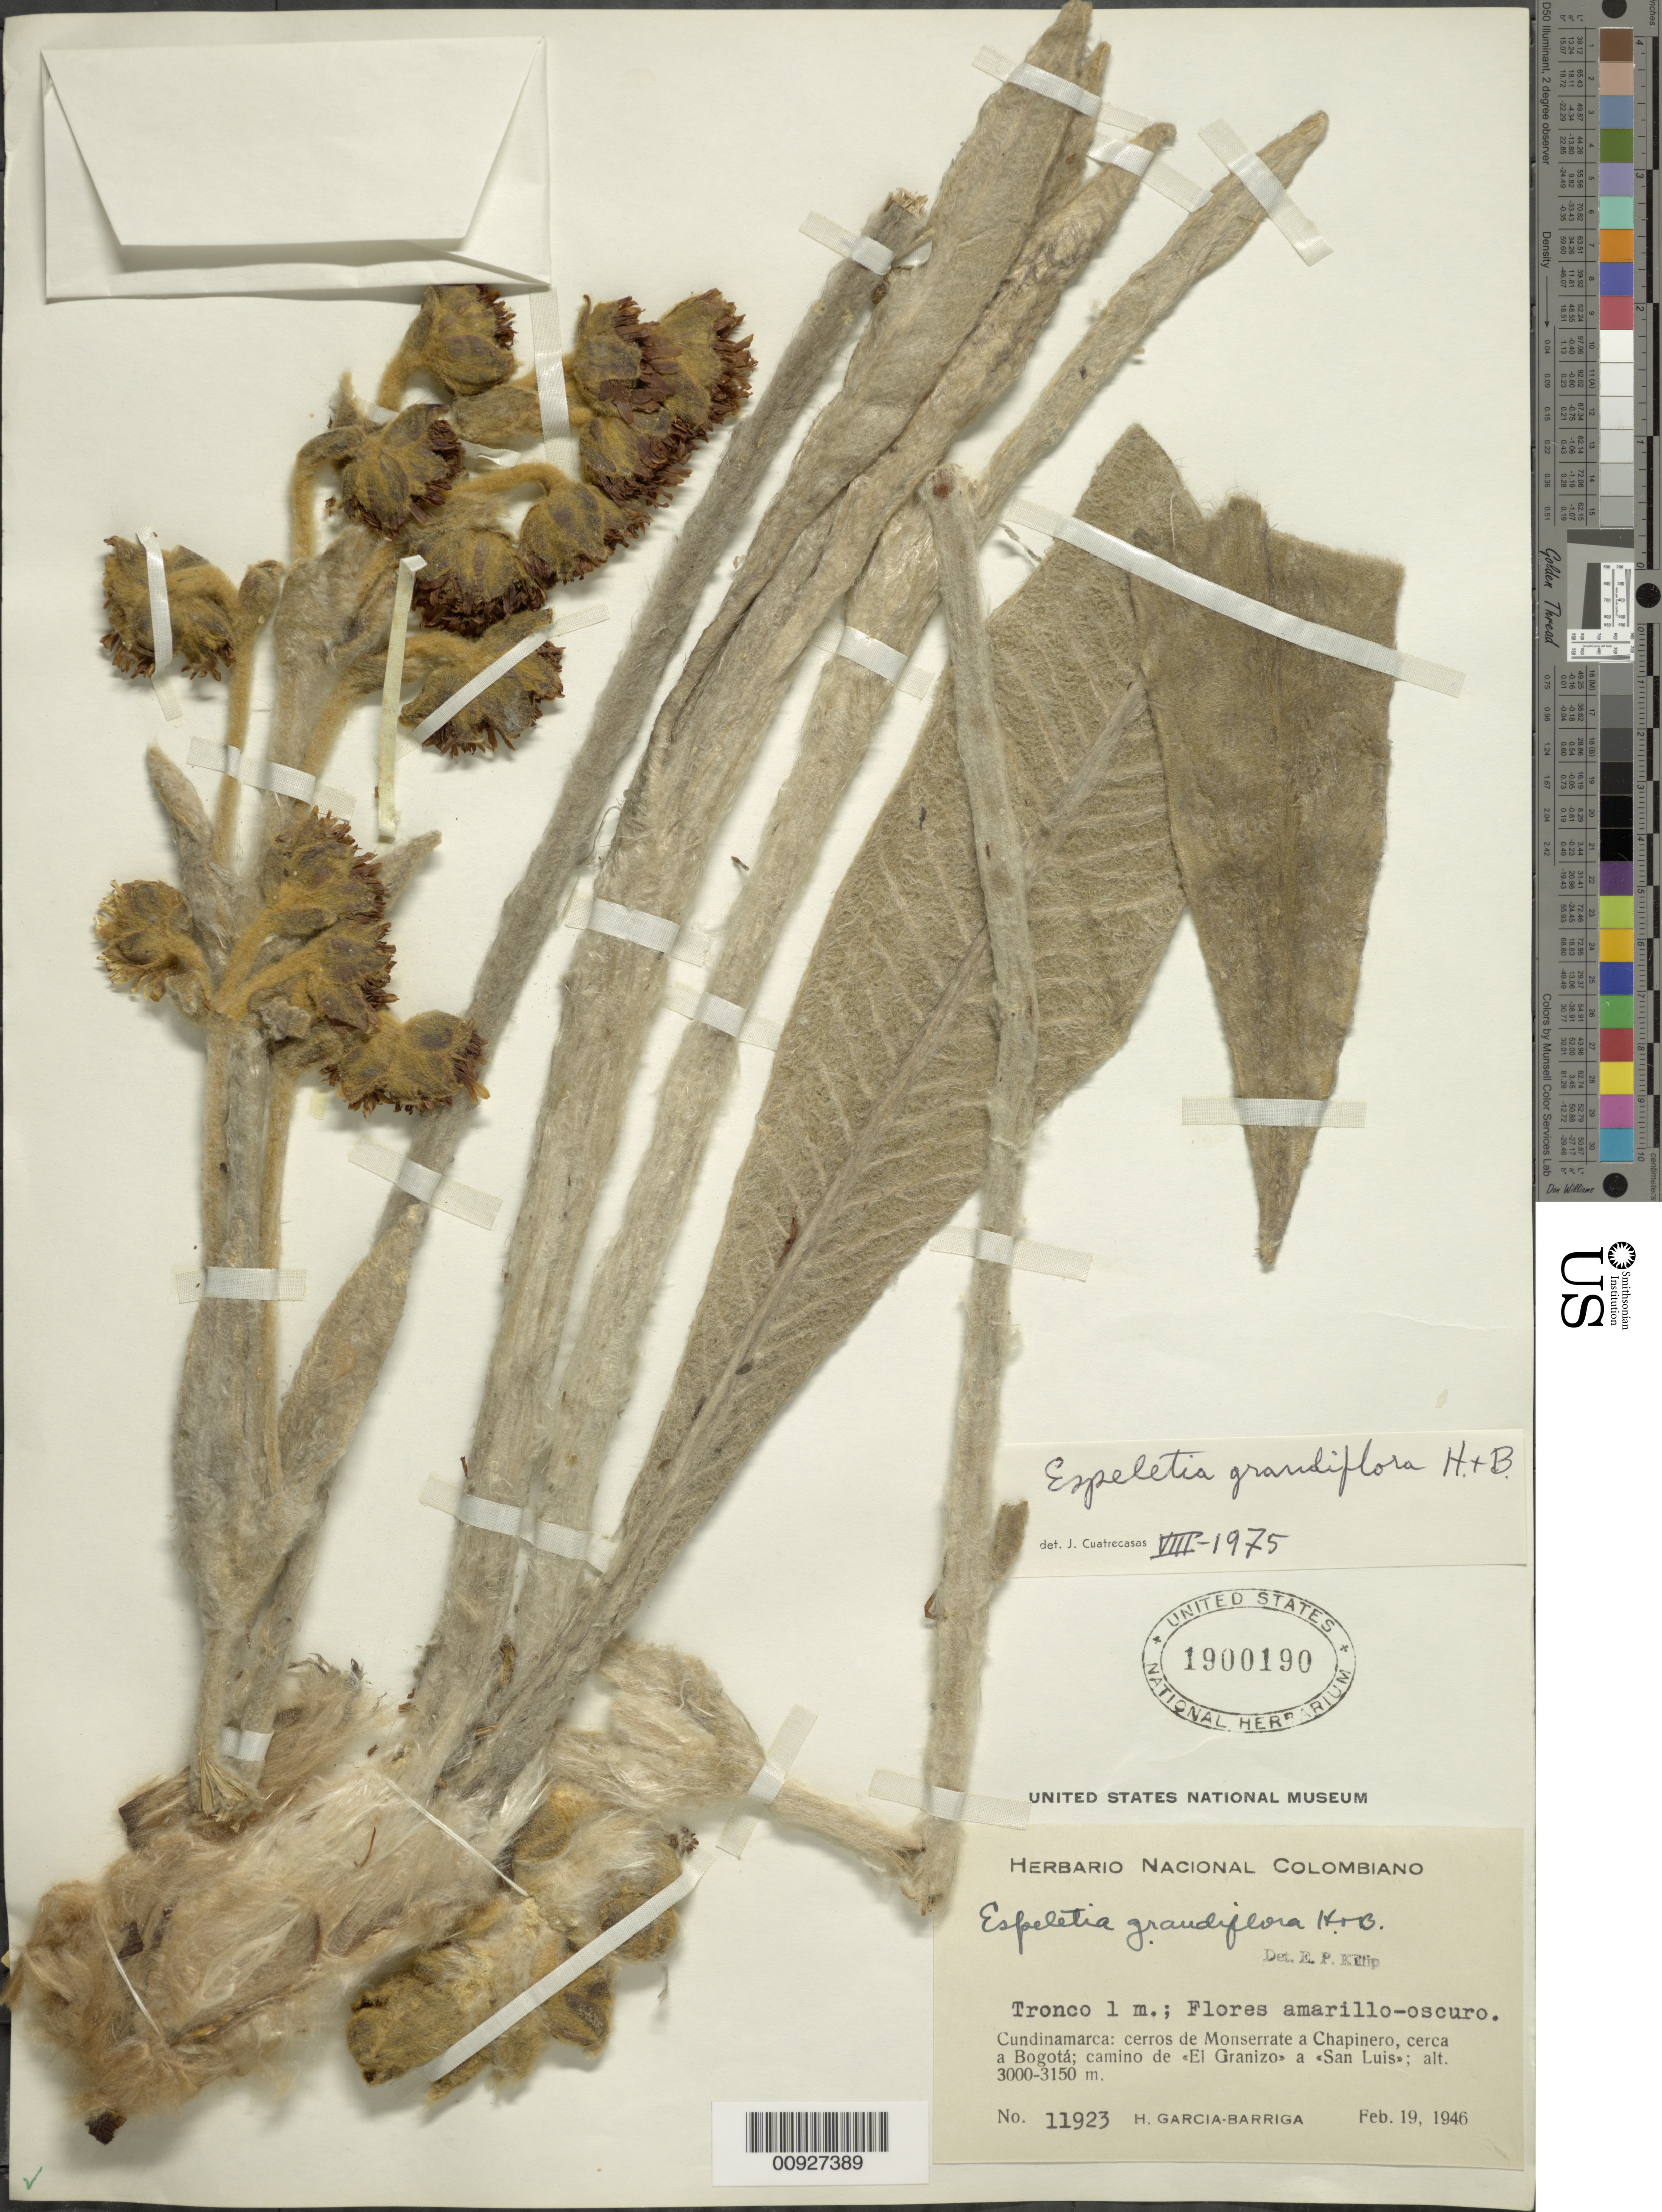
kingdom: Plantae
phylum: Tracheophyta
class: Magnoliopsida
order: Asterales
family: Asteraceae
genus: Espeletia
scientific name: Espeletia grandiflora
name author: Humb. & Bonpl.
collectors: H. García Barriga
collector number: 11923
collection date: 1946-02-19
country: Colombia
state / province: Cundinamarca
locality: Cerros de Monserrate a Chapinero, cerca de Bogotá; camino de "El Granizo" a "San Luis"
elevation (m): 3000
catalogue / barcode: US 1900190